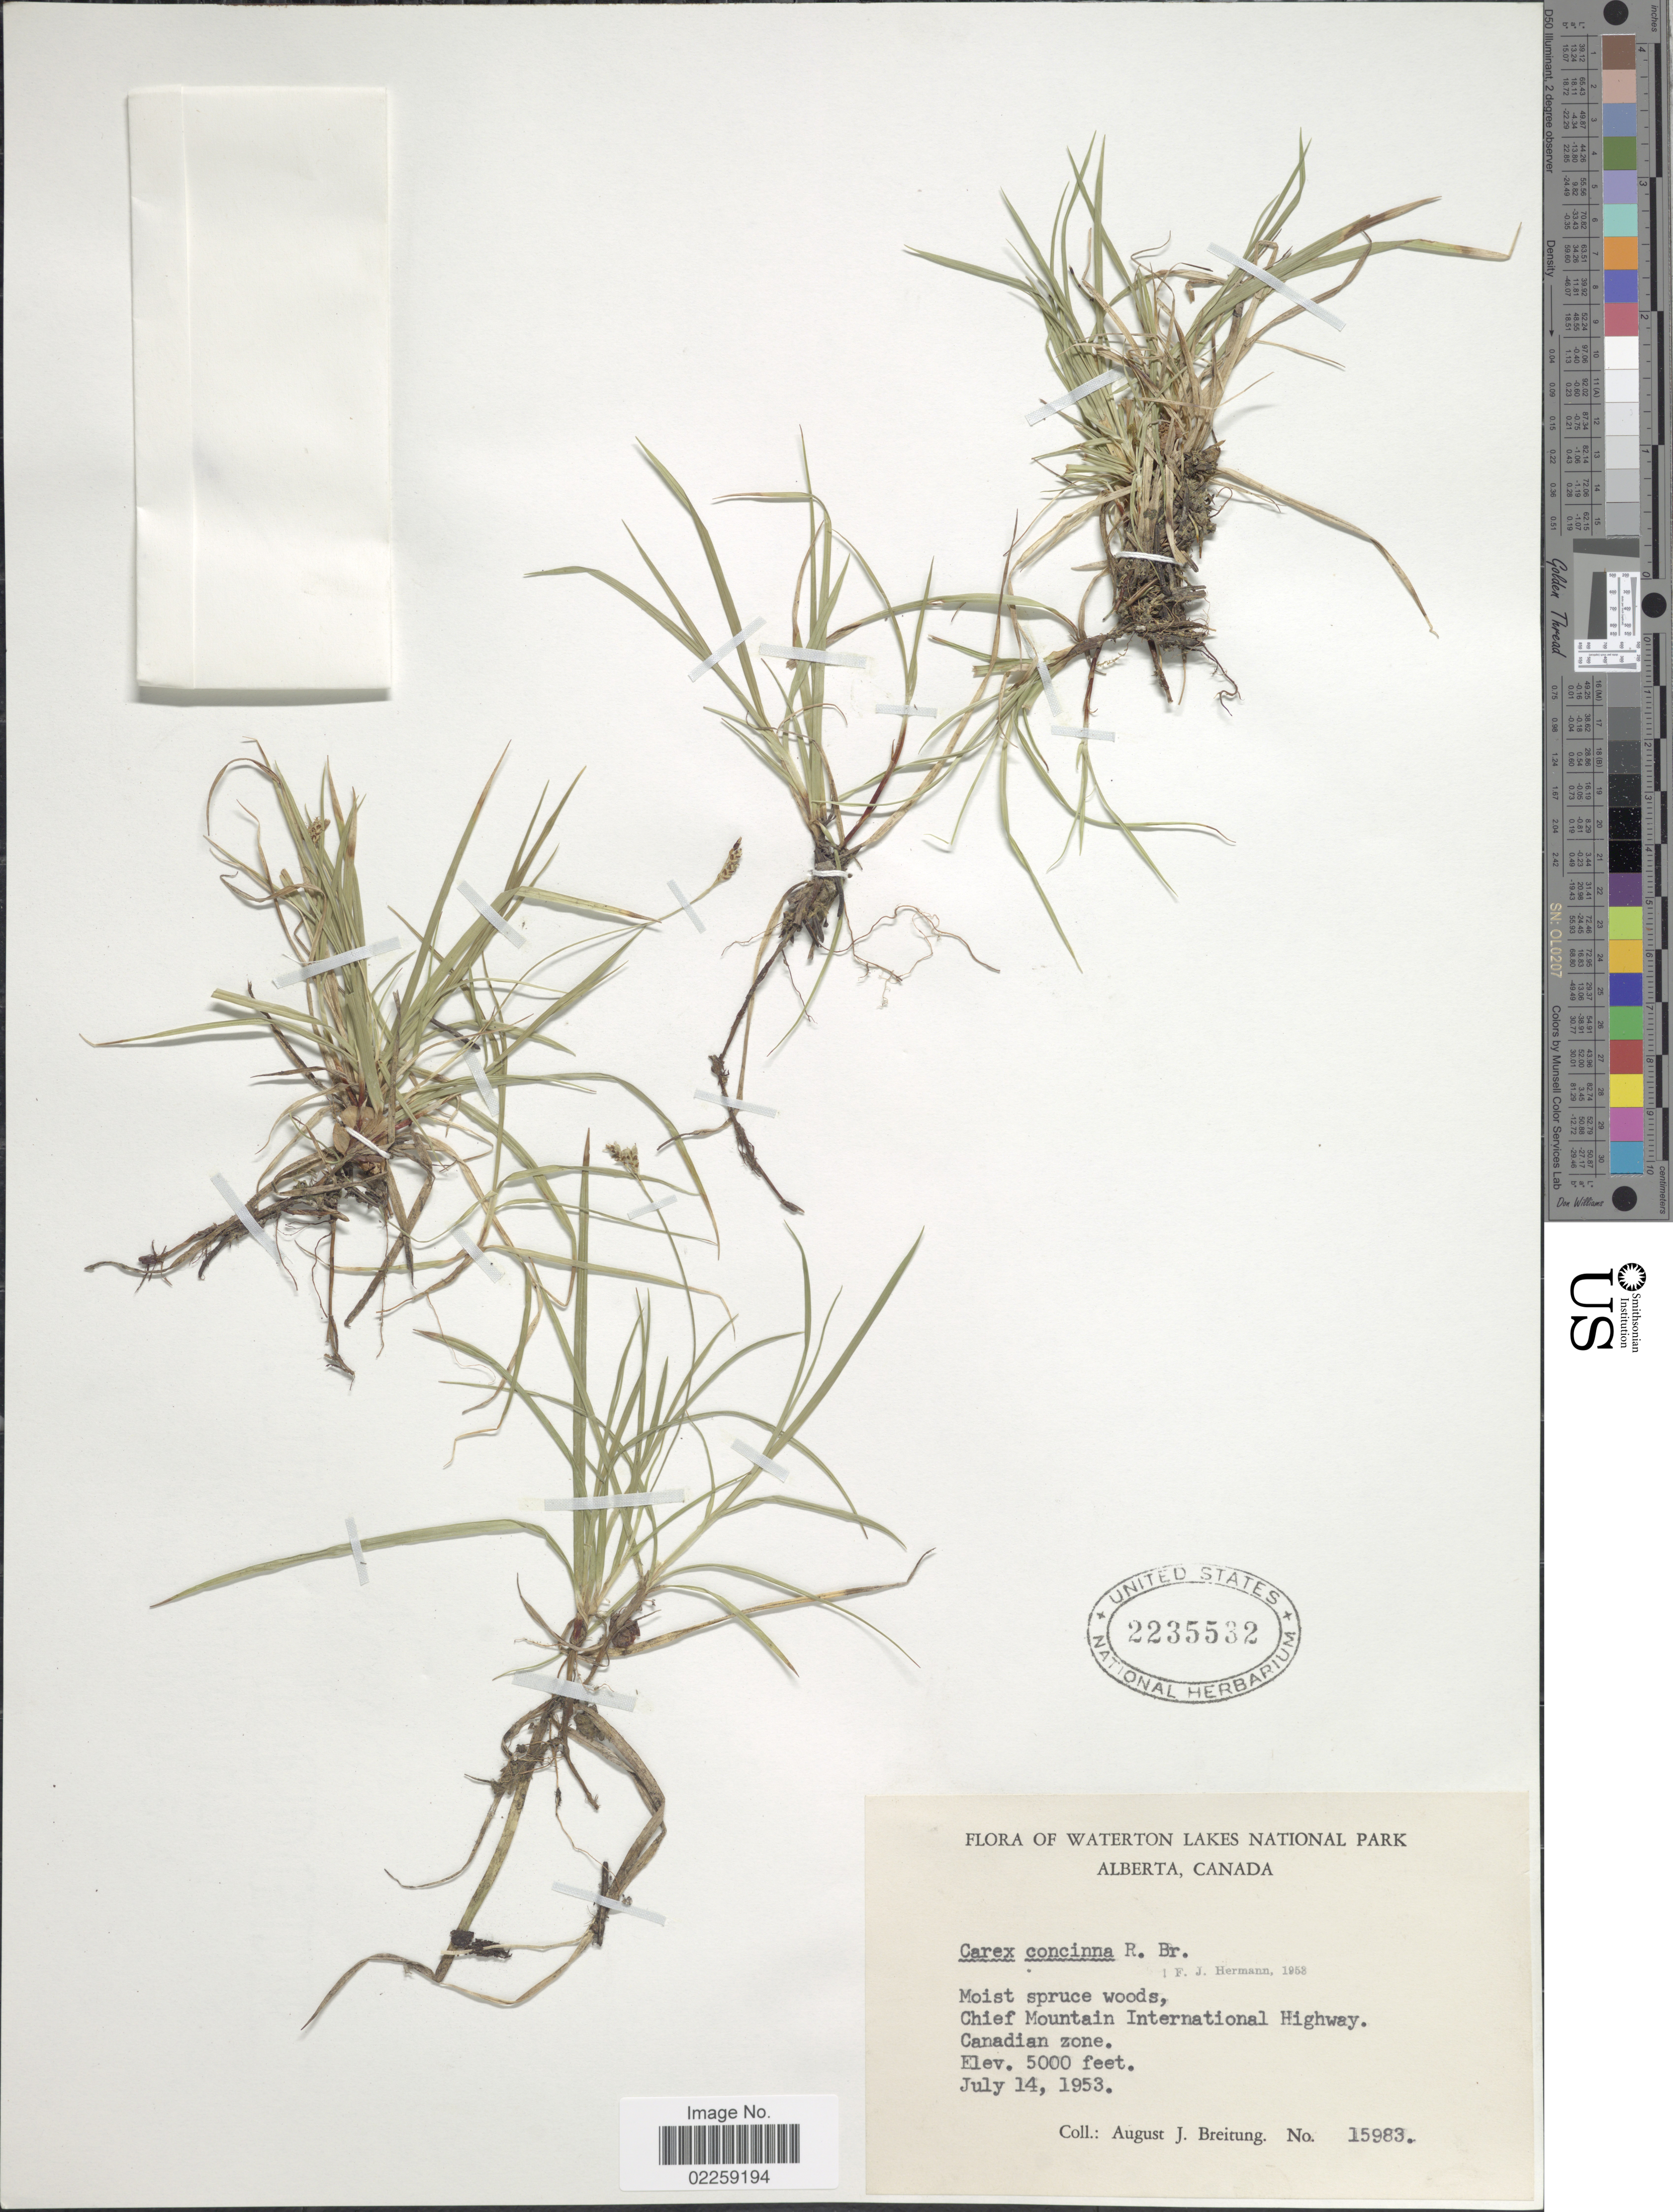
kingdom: Plantae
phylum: Tracheophyta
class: Liliopsida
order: Poales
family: Cyperaceae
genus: Carex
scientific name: Carex concinna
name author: R. Br.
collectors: A. Breitung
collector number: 15983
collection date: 1953-07-14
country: Canada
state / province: Alberta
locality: Waterton Lakes National Park. Chief Mountain International Highway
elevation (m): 1524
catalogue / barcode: US 2235532